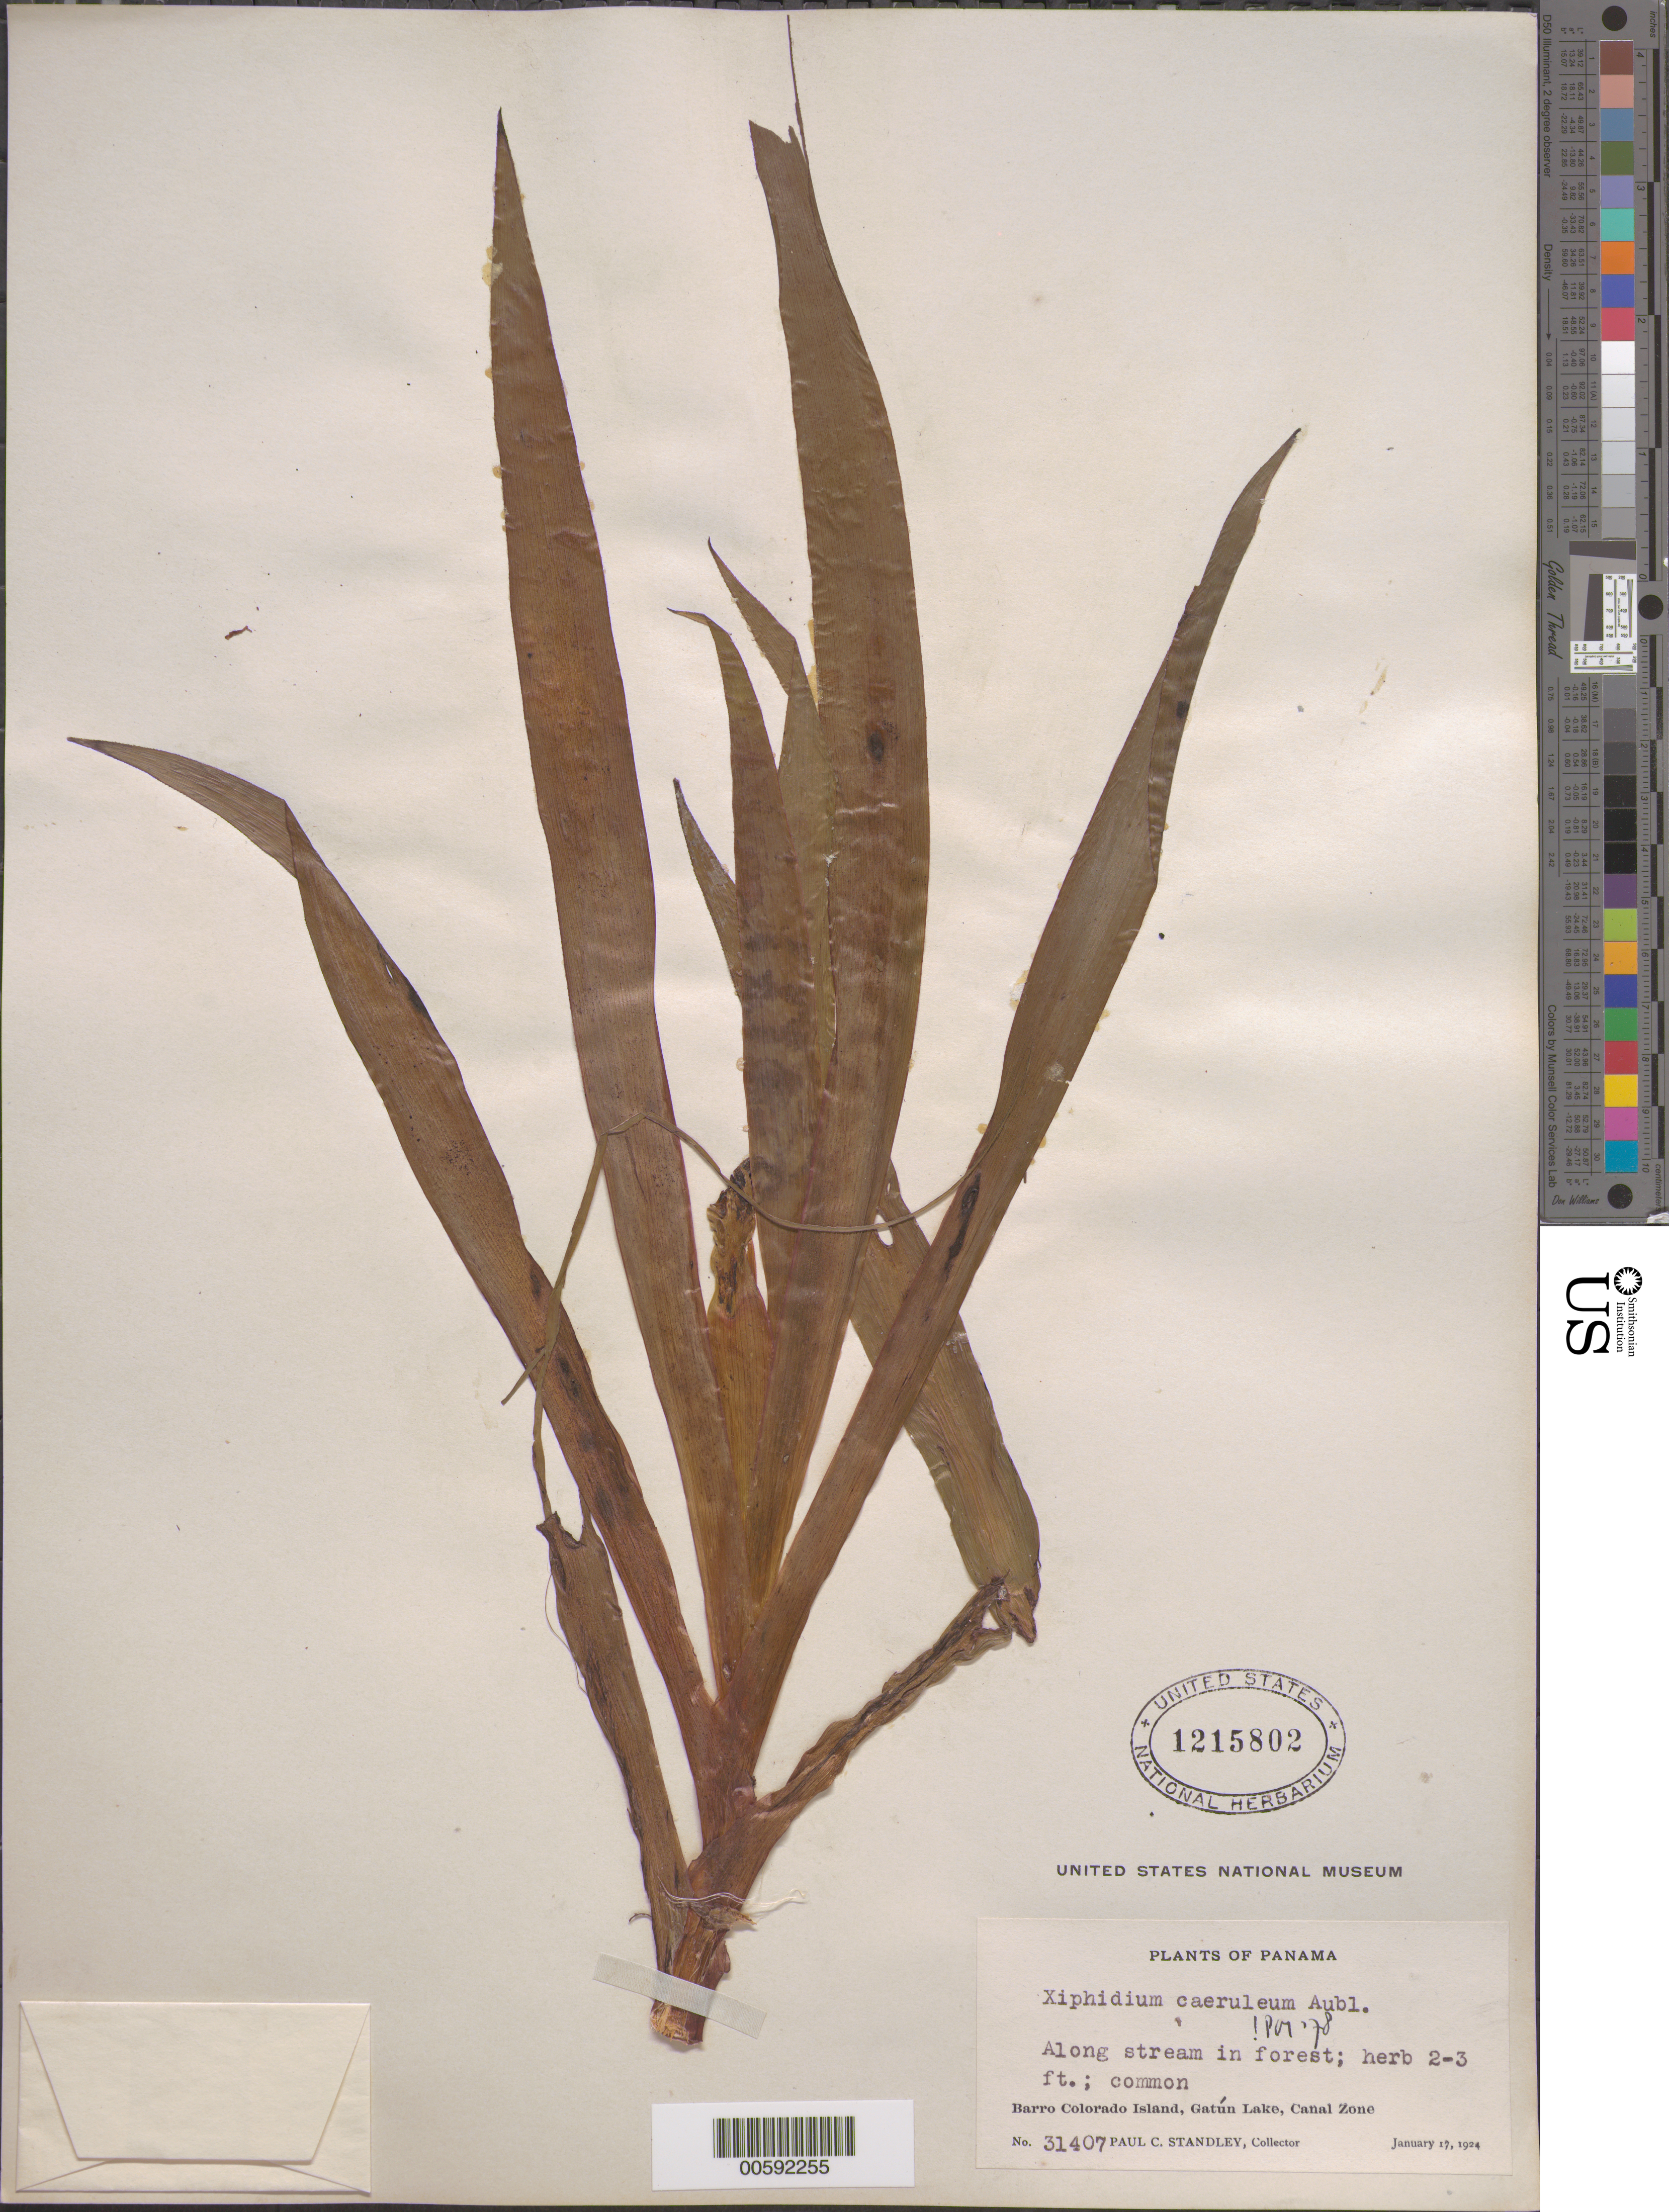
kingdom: Plantae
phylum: Tracheophyta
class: Liliopsida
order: Commelinales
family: Haemodoraceae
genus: Xiphidium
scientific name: Xiphidium caeruleum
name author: Aubl.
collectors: P. C. Standley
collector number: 31407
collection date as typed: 17 Jan 1924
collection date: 1924-01-17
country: Panama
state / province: Panamá Oeste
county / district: Canal Zone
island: Barro Colorado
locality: Gatun Lake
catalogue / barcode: US 1215802